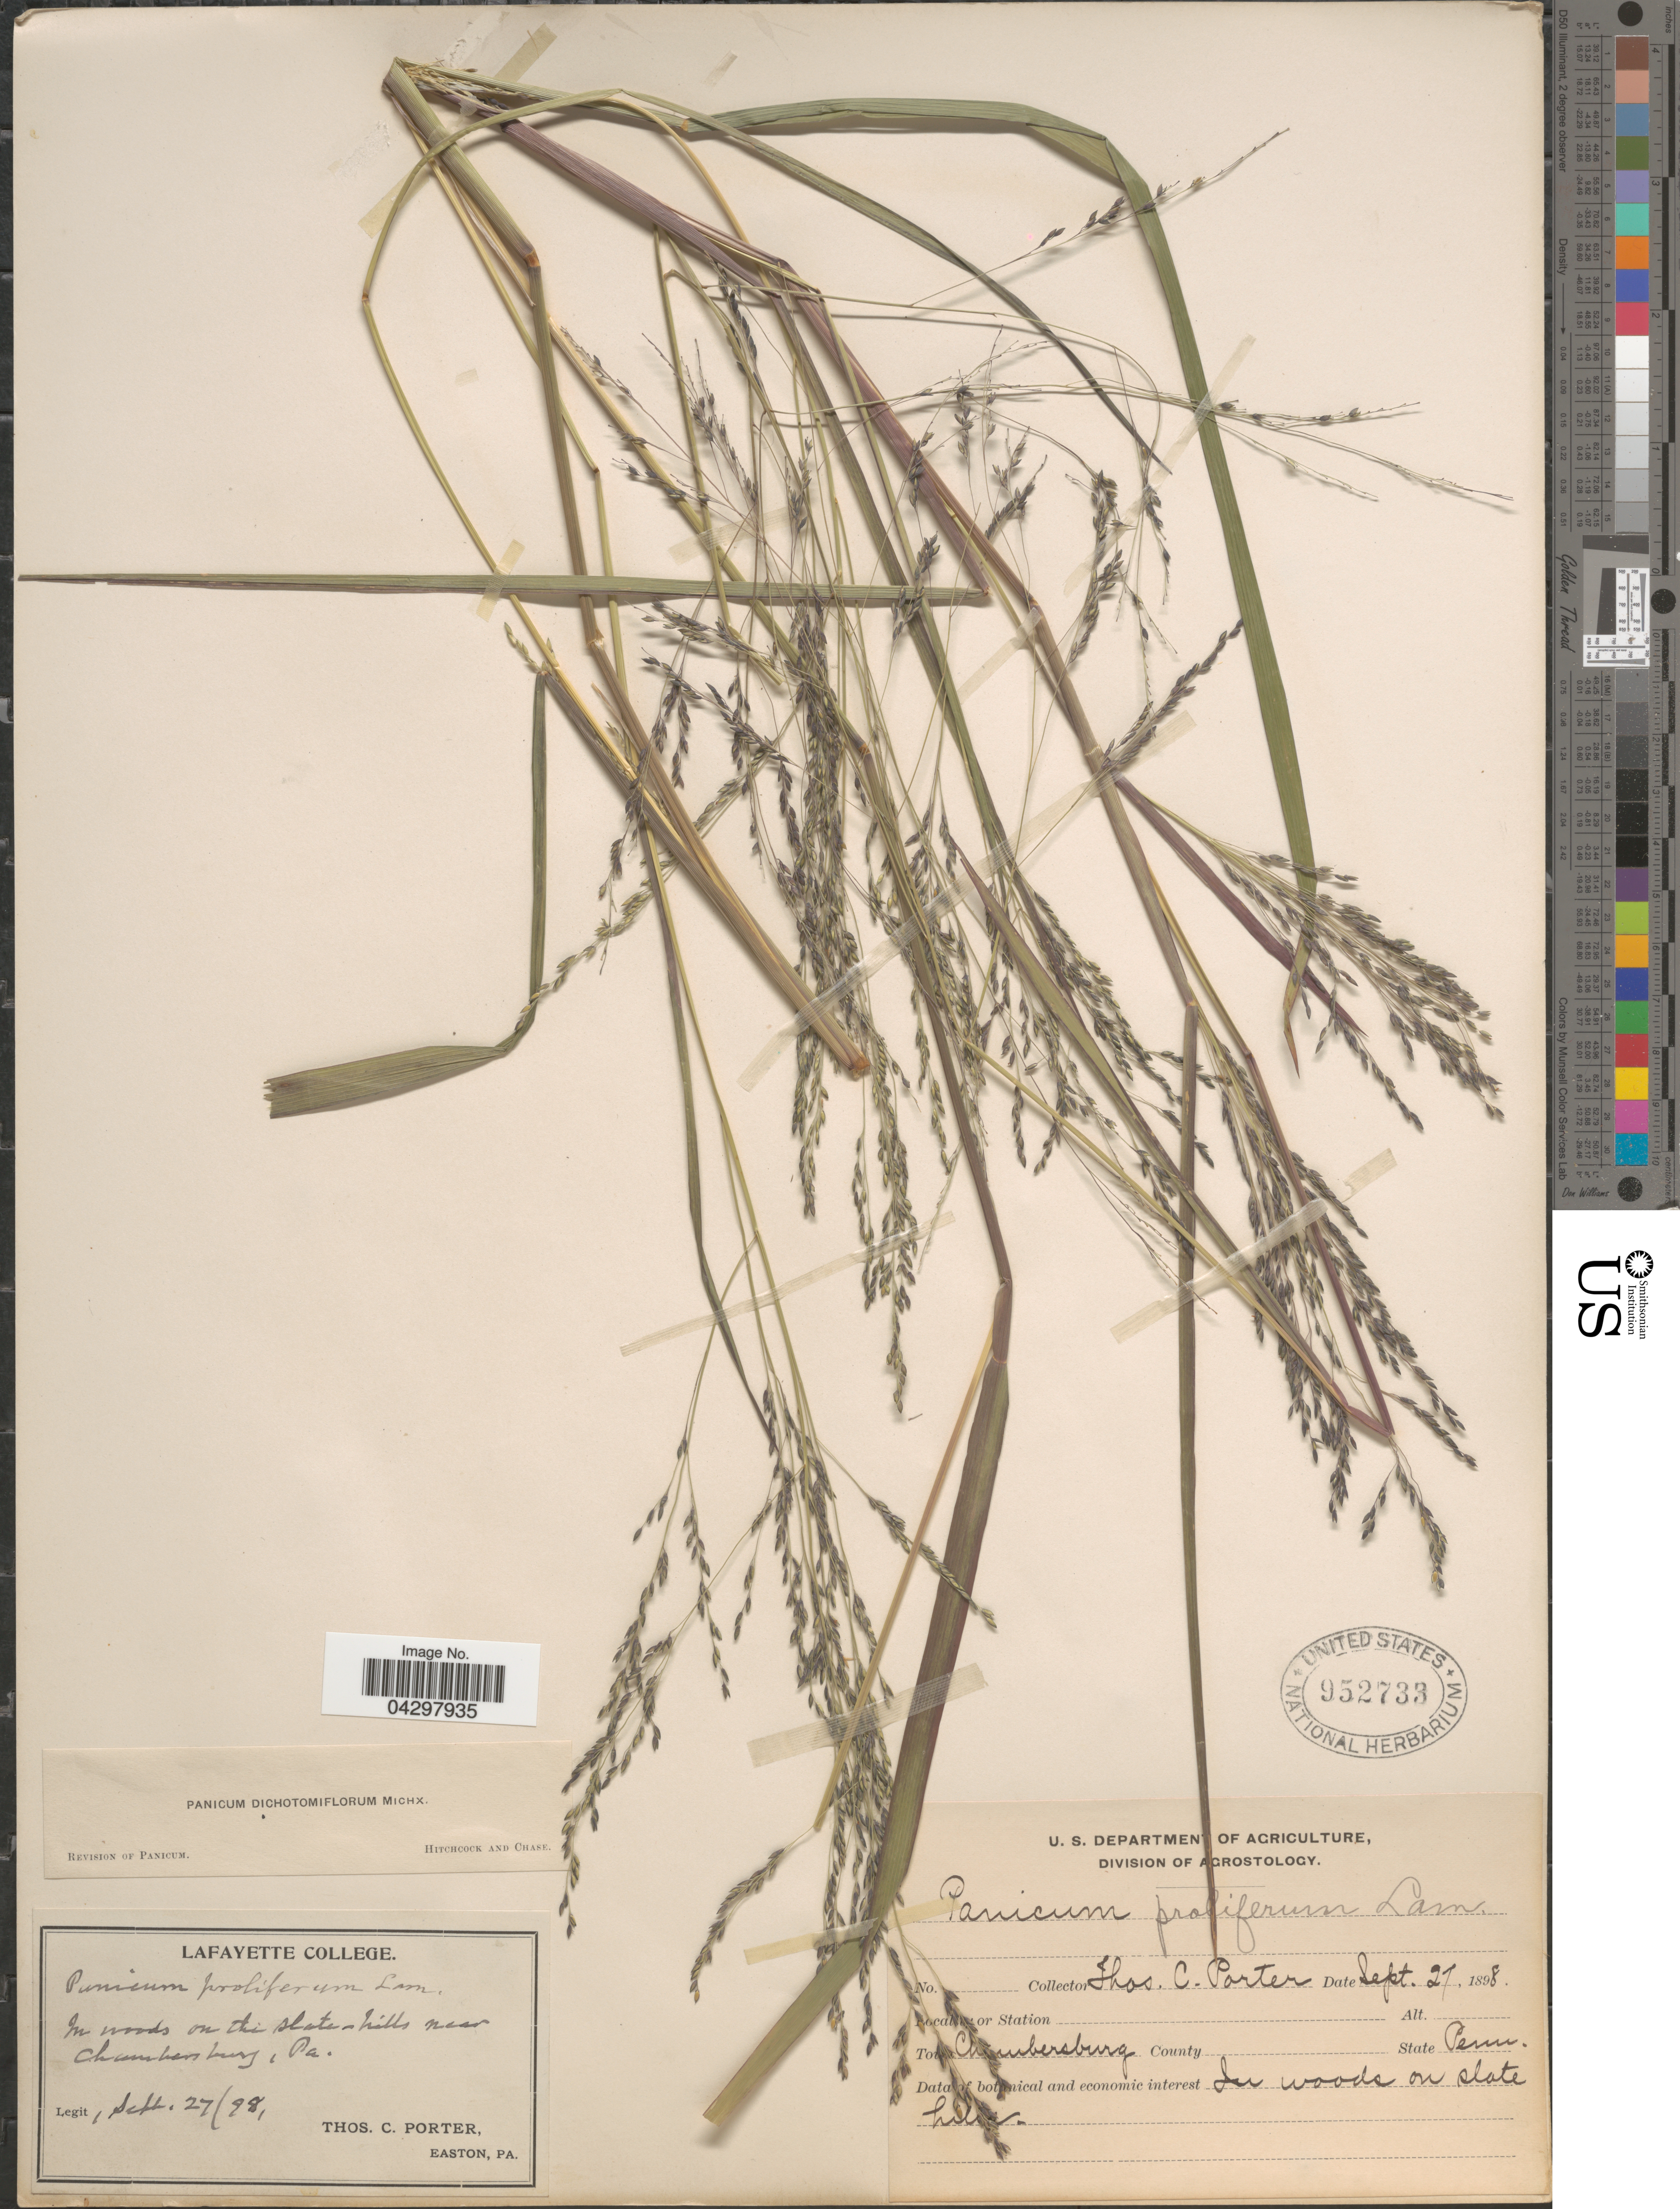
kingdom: Plantae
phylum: Tracheophyta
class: Liliopsida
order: Poales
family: Poaceae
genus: Panicum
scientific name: Panicum dichotomiflorum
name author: Michx.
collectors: T. Porter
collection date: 1898-09-27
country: United States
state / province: Pennsylvania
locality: In woods on the slote hills near Chambersburg.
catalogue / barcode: US 952733